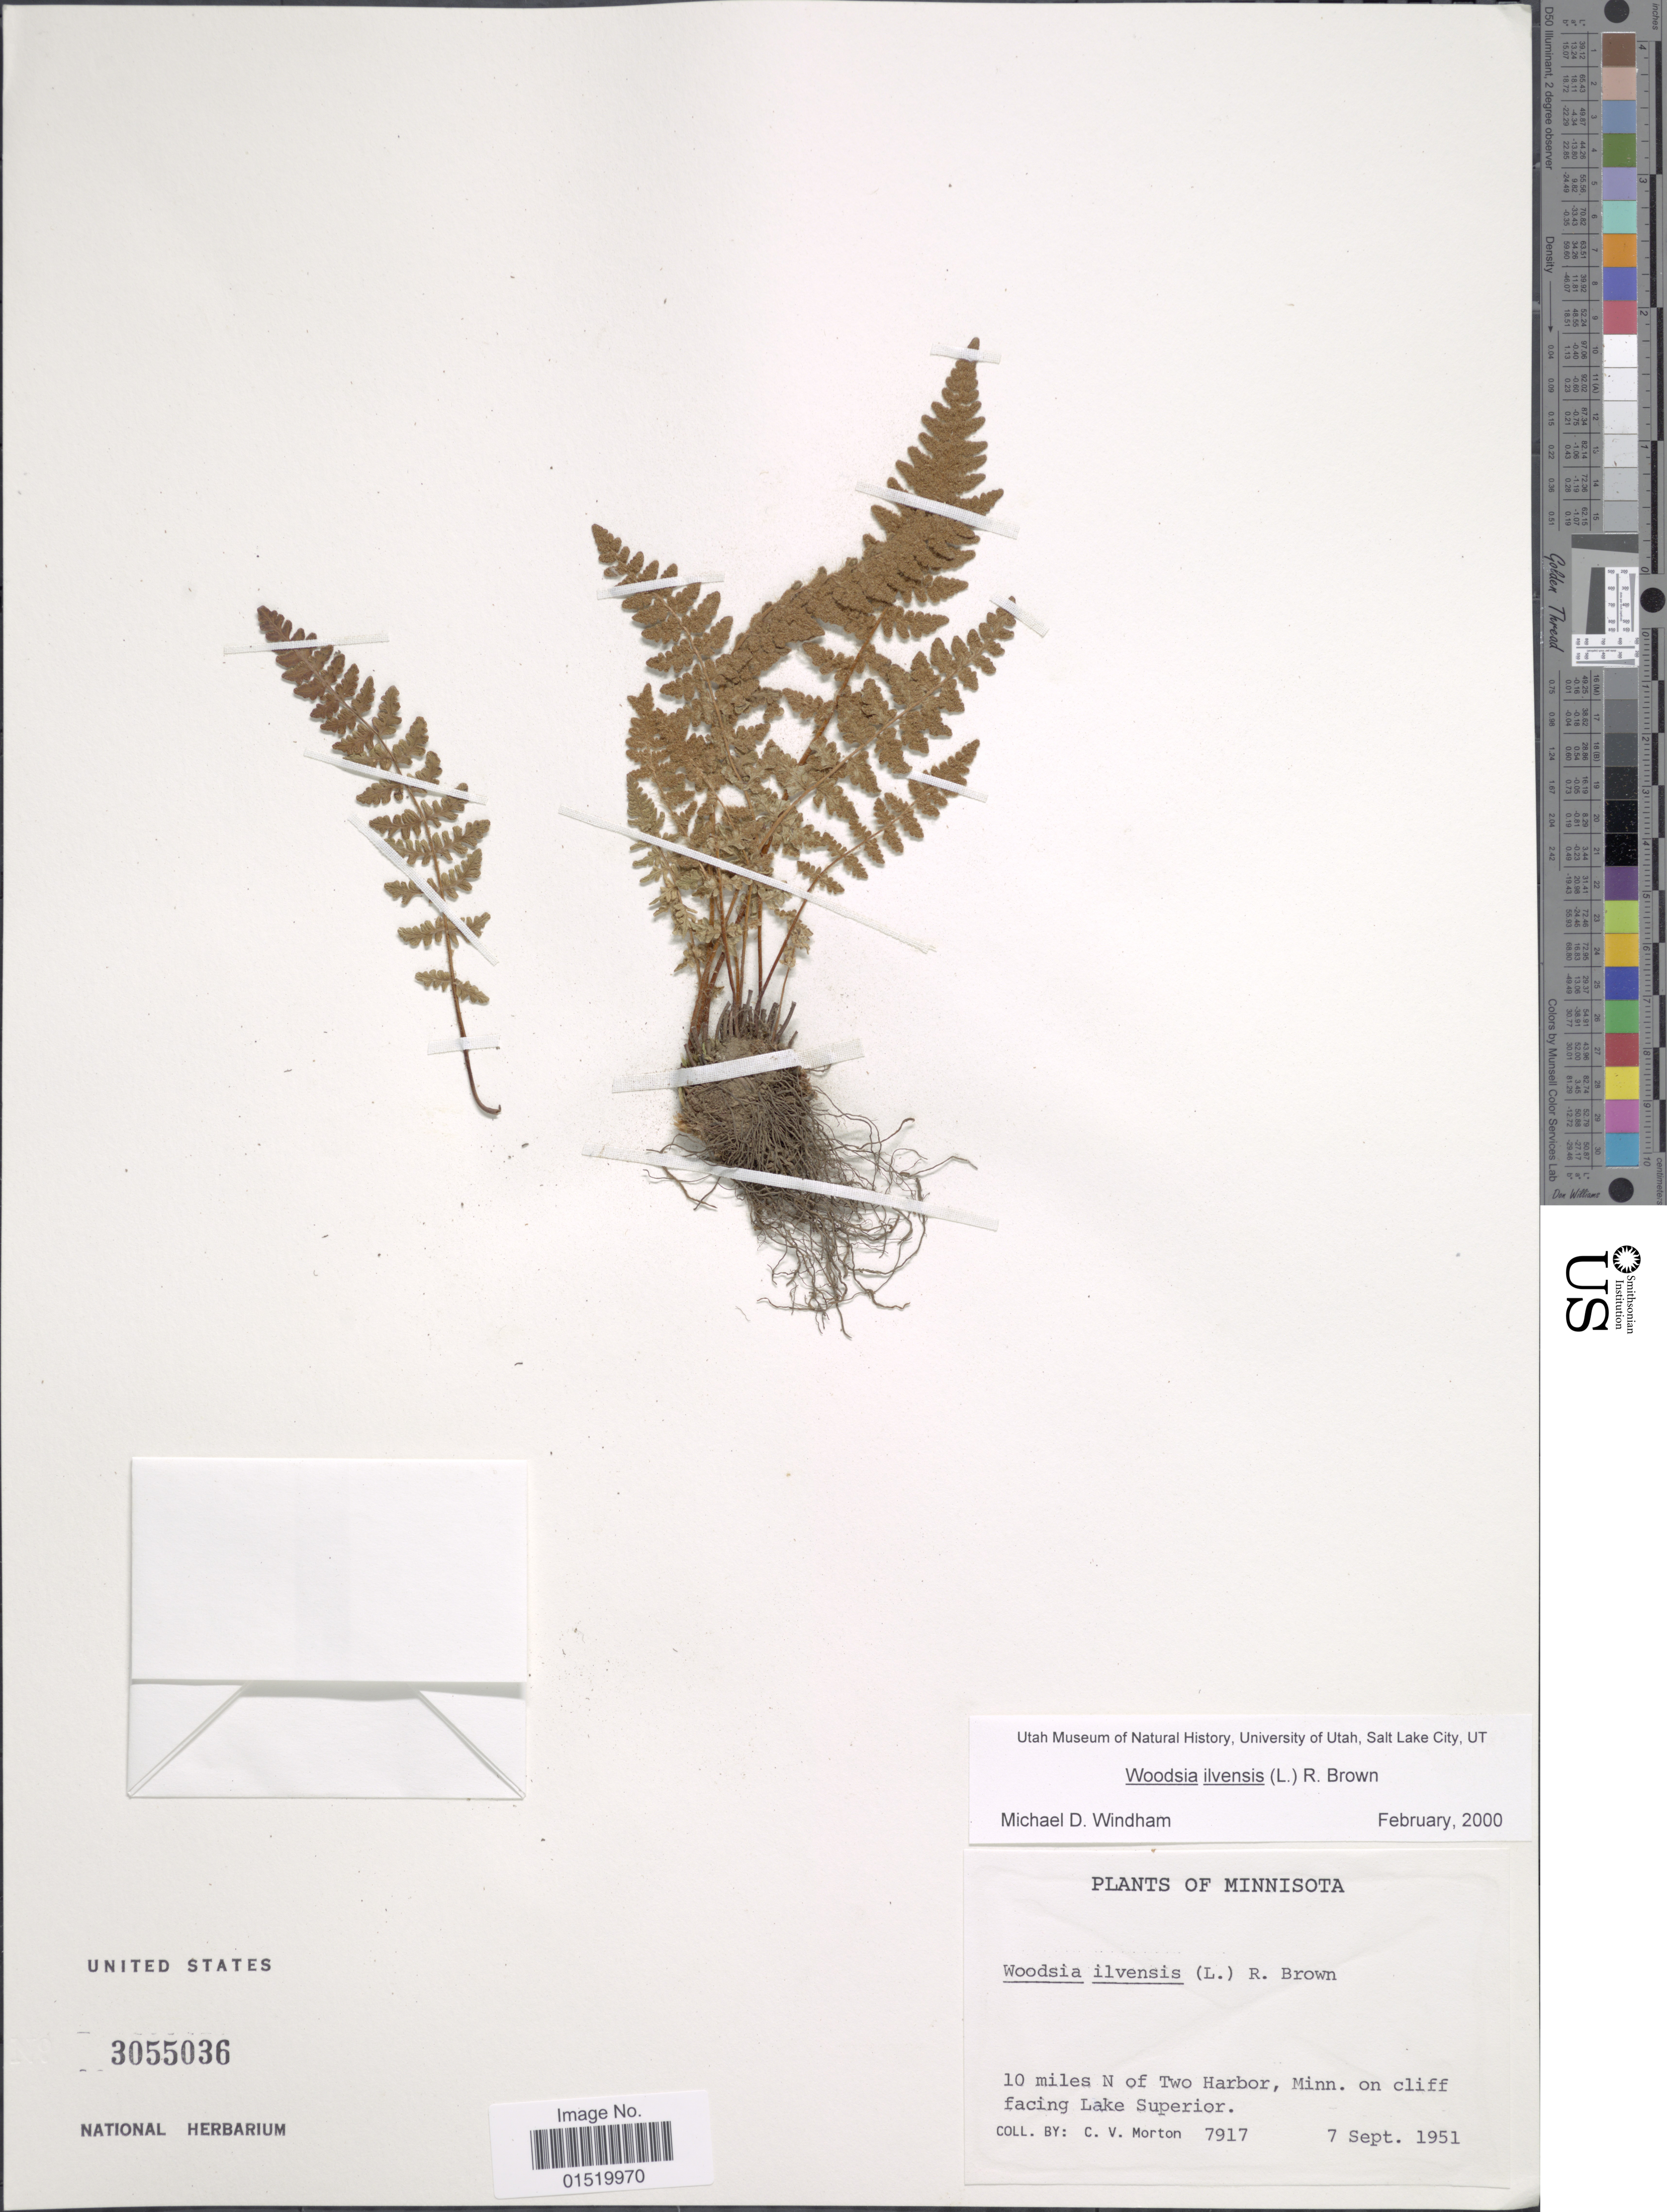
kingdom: Plantae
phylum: Tracheophyta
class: Polypodiopsida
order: Polypodiales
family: Woodsiaceae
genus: Woodsia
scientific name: Woodsia ilvensis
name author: (L.) R. Br.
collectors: C. V. Morton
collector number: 7917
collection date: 1951-09-07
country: United States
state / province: Minnesota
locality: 10 miles N of Two Harbor, Minn. on cliff facing Lake Superior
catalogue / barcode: US 3055036